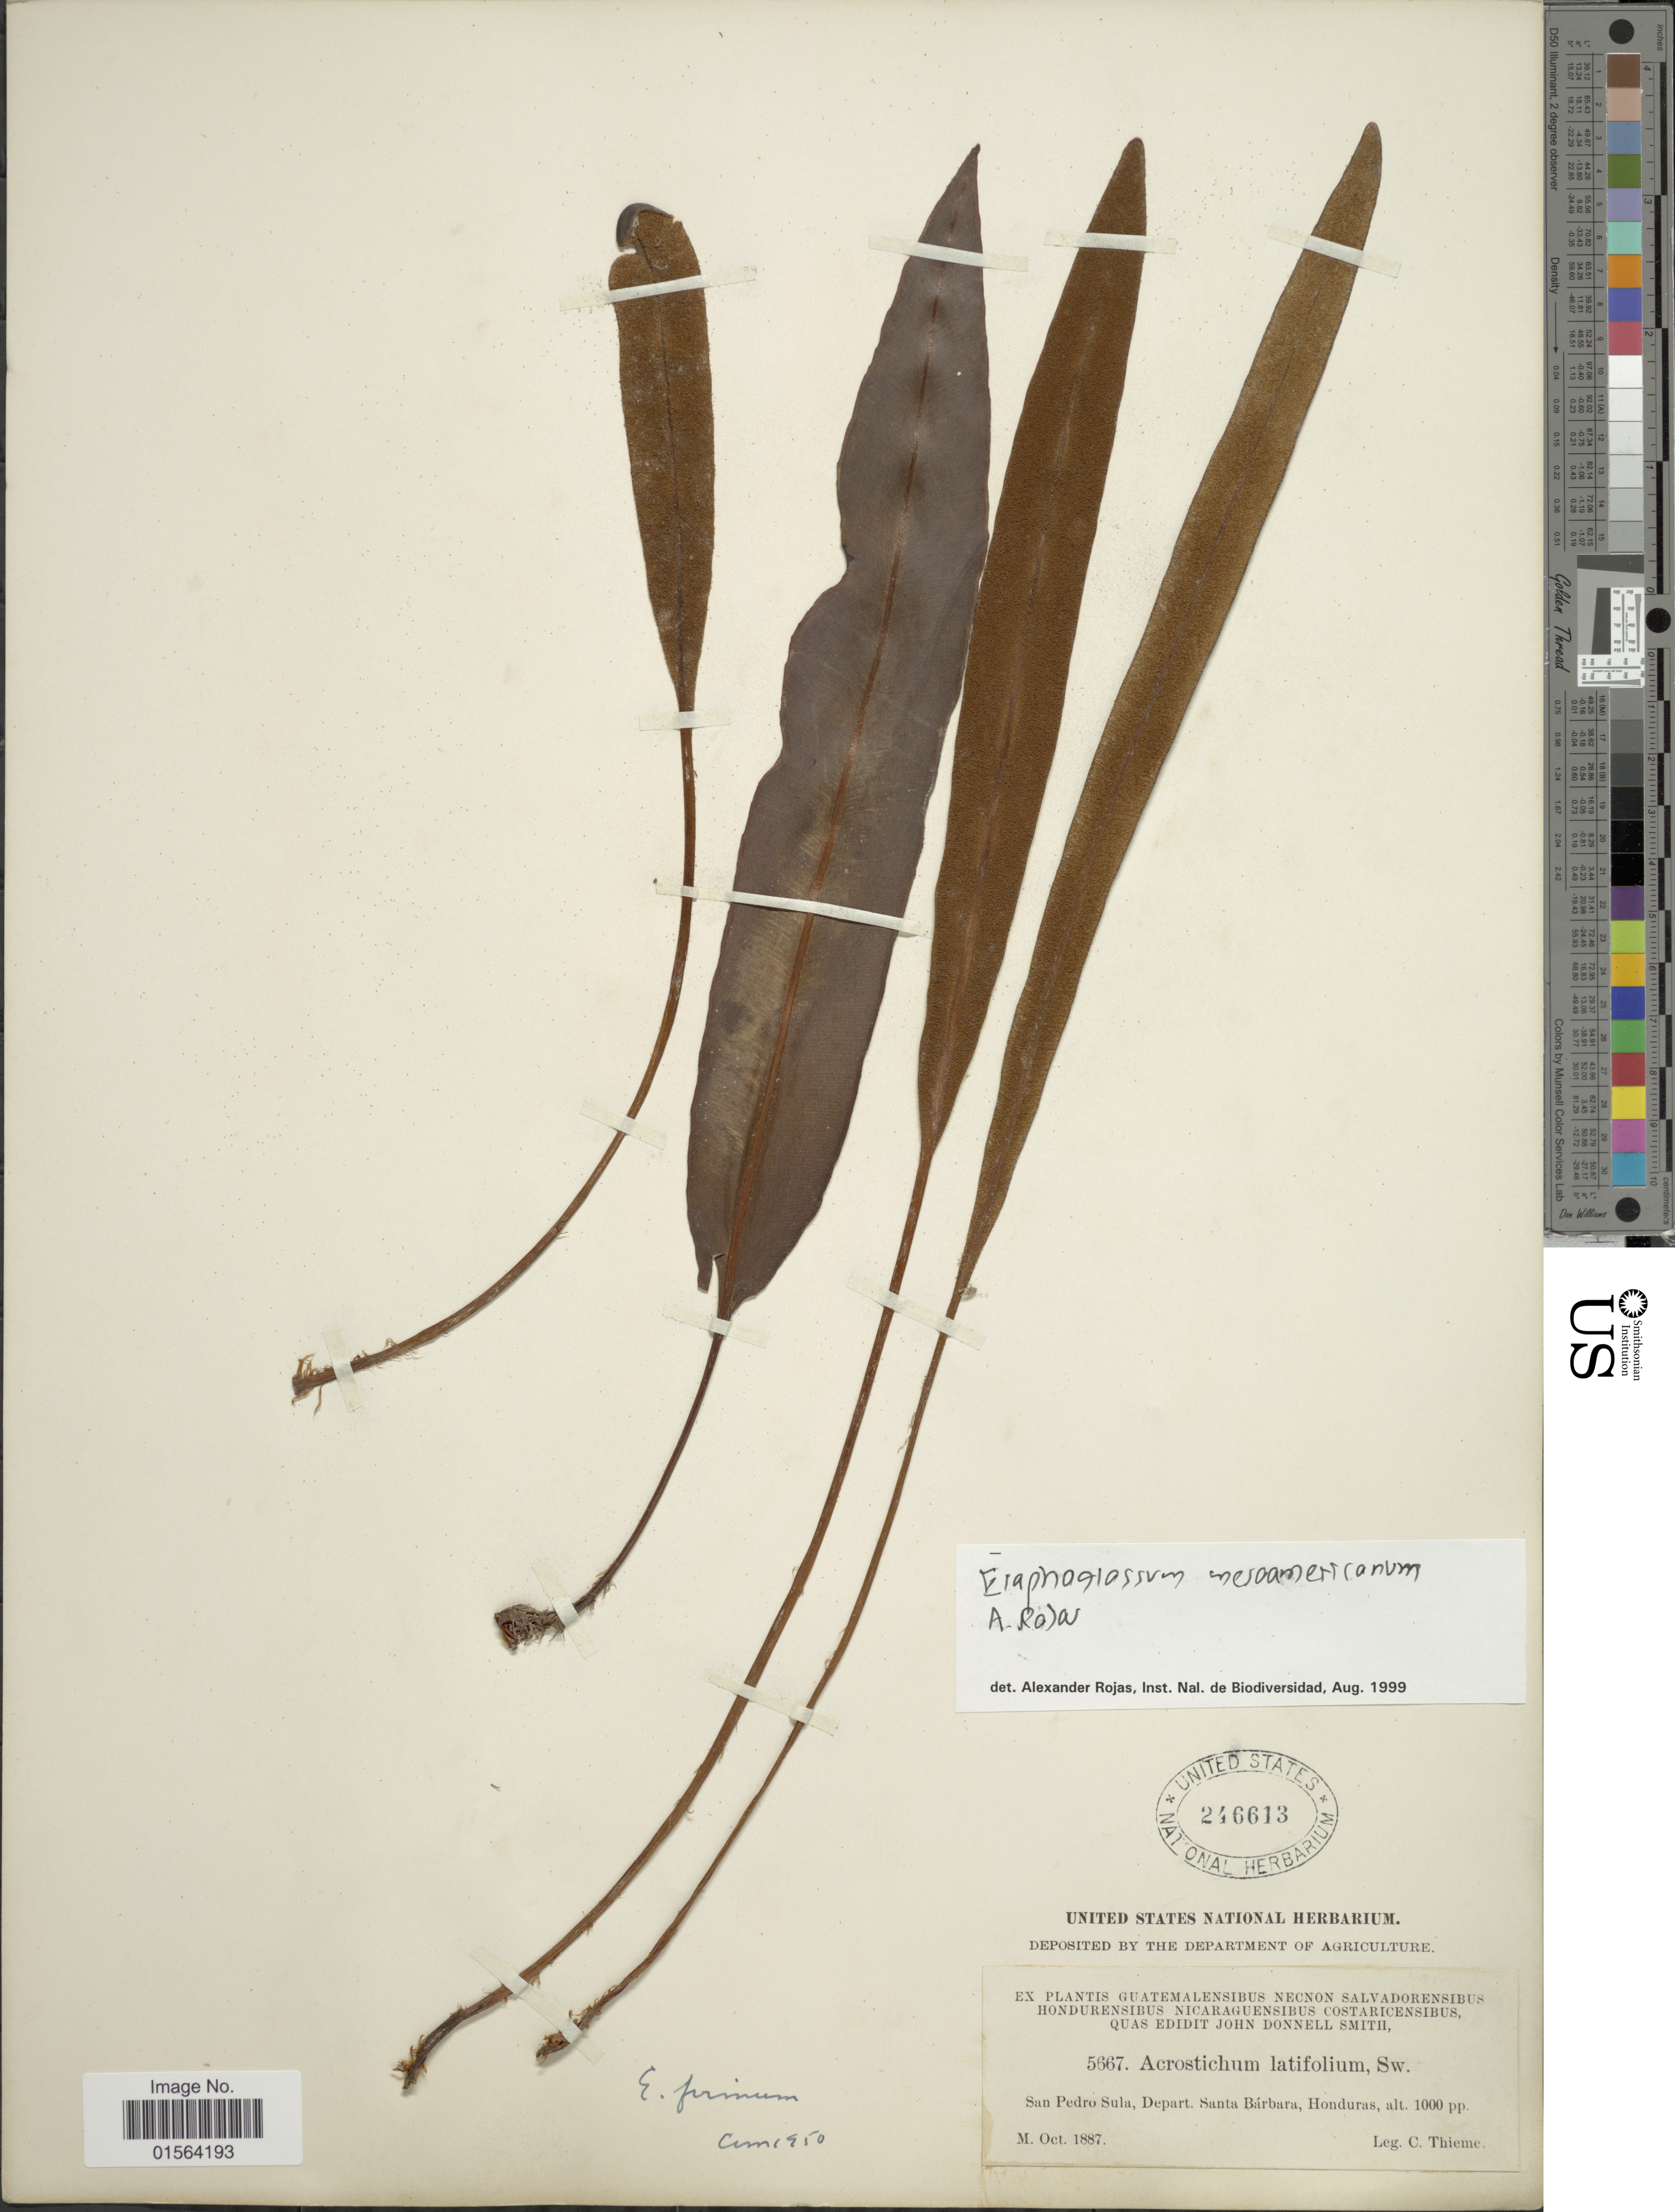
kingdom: Plantae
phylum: Tracheophyta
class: Polypodiopsida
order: Polypodiales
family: Dryopteridaceae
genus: Elaphoglossum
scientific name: Elaphoglossum latifolium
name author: (Sw.) J. Sm.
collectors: C. Thieme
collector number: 5667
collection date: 1887-10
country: Honduras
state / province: Santa Bárbara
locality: San Pedro, Depart. Santa Barbara, Honduras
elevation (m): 305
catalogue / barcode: US 246613